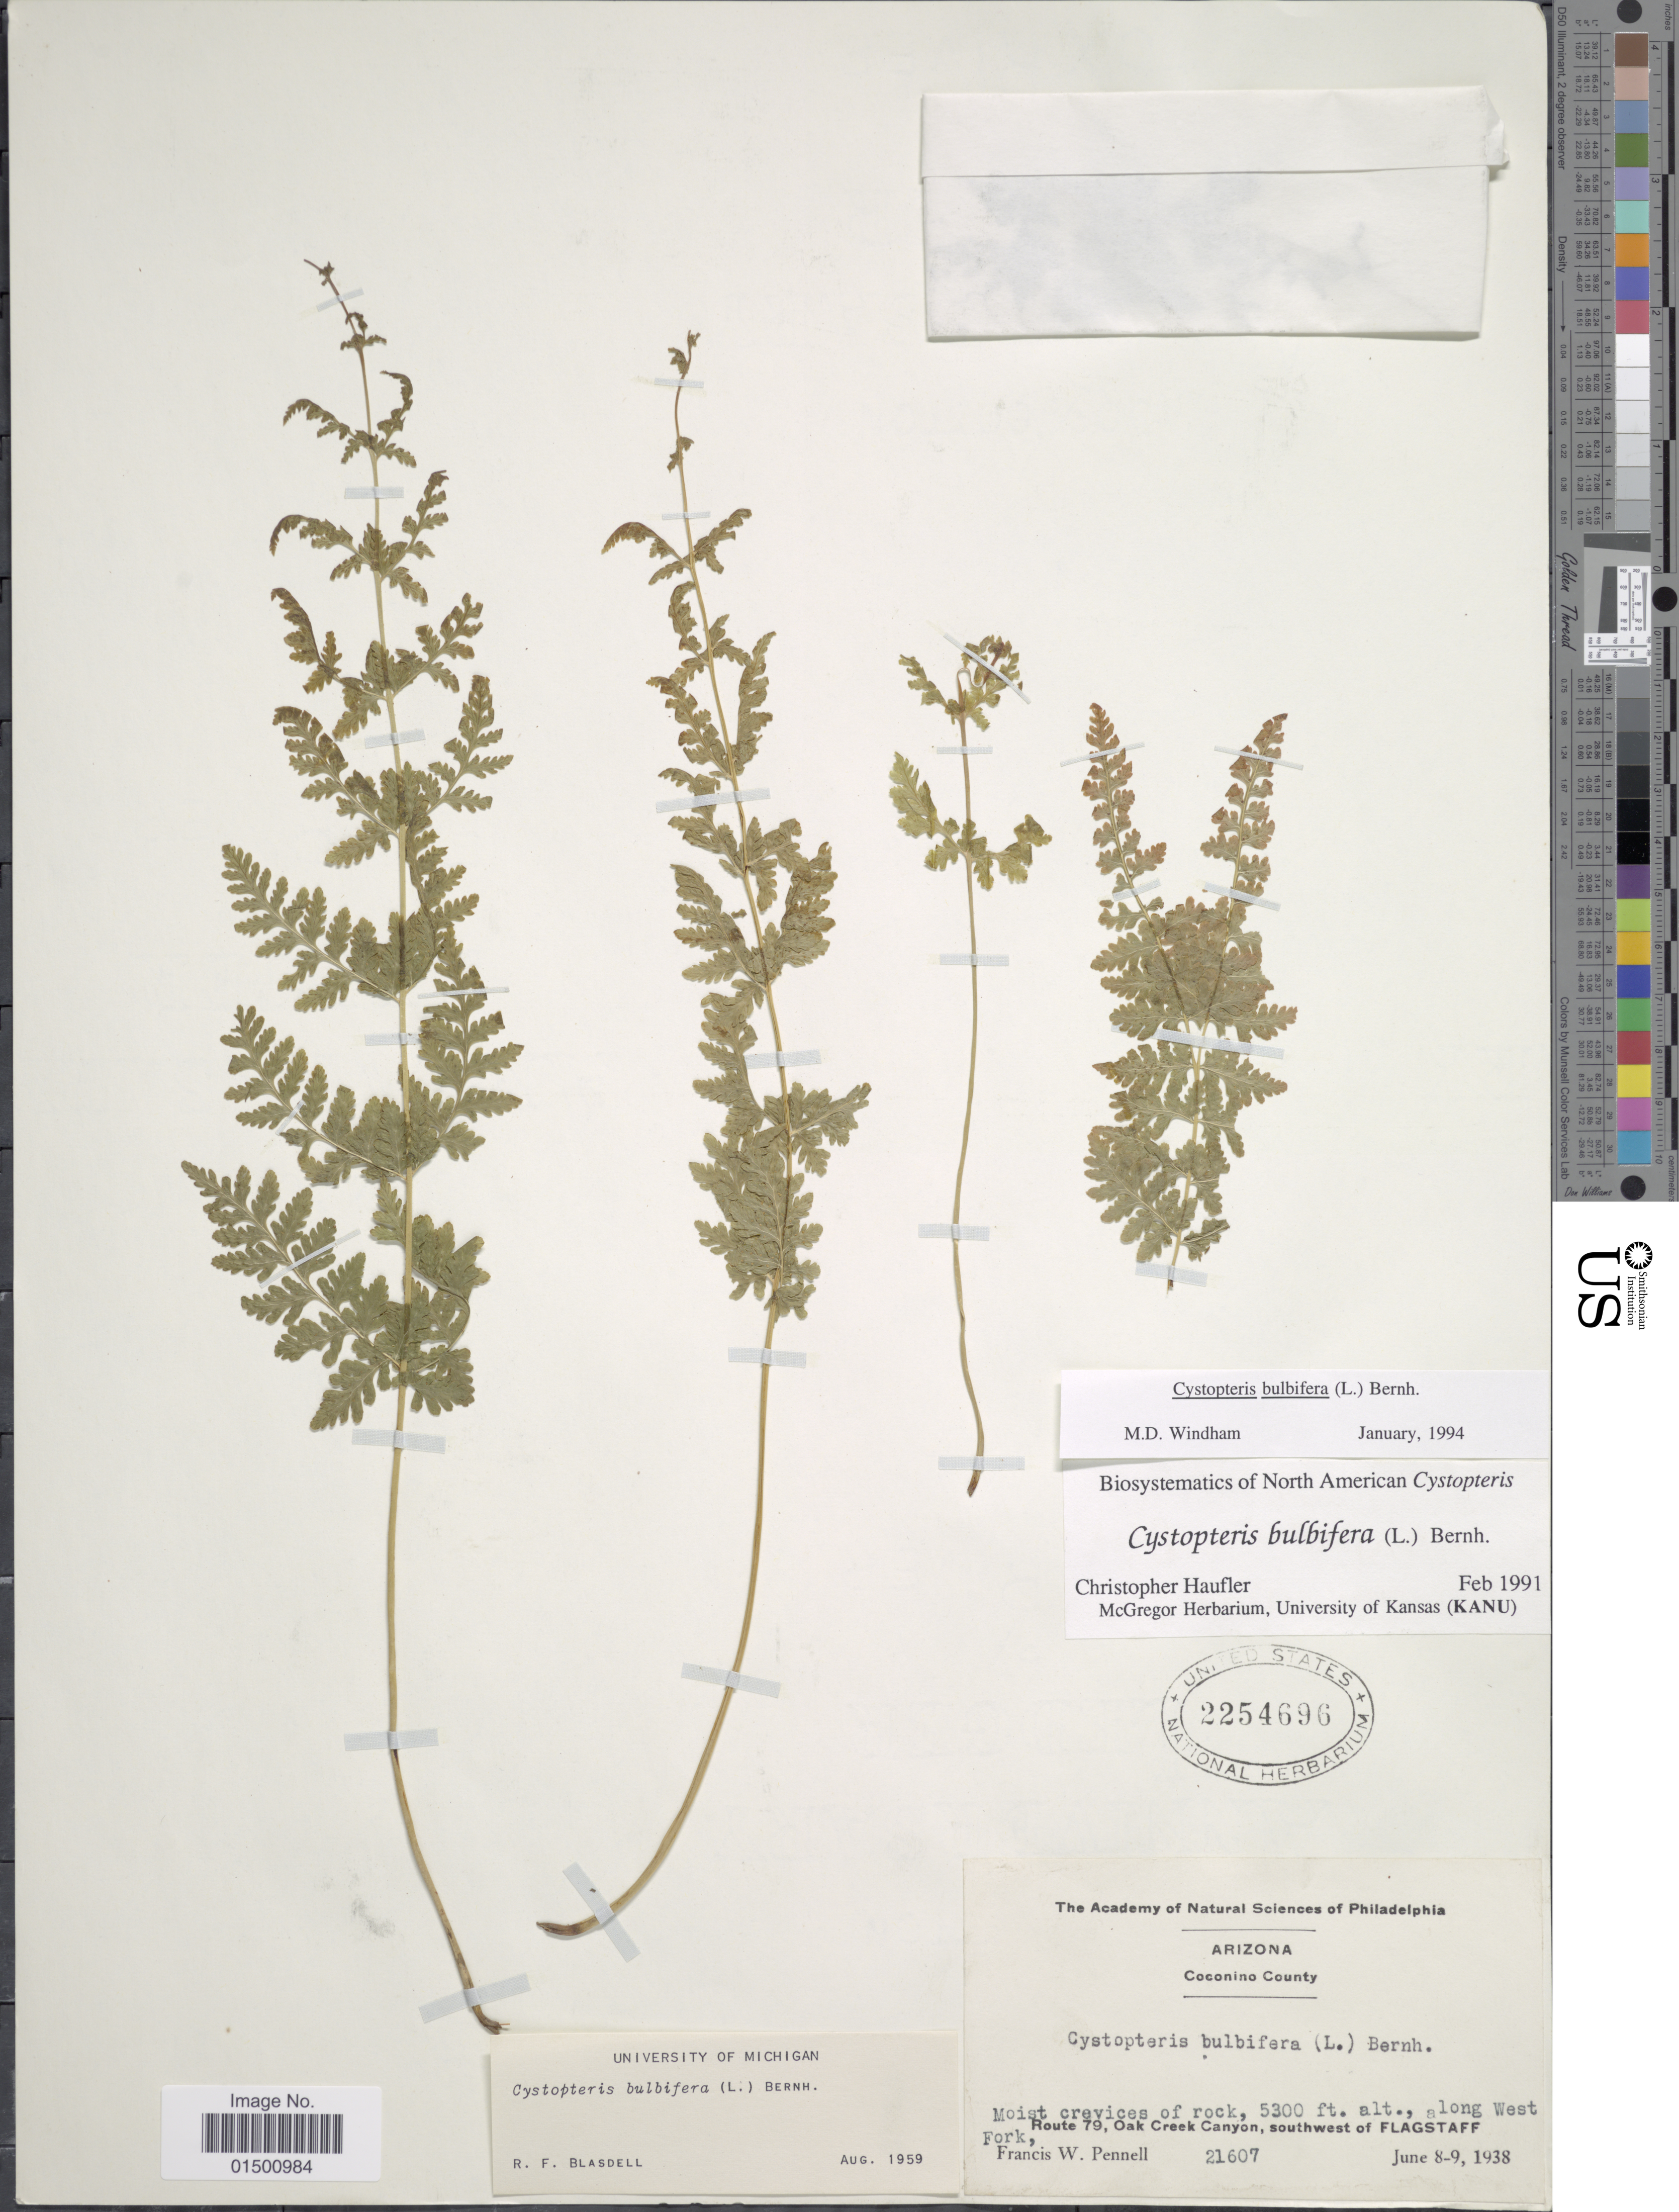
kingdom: Plantae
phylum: Tracheophyta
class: Polypodiopsida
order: Polypodiales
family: Cystopteridaceae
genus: Cystopteris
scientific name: Cystopteris bulbifera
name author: (L.) Bernh.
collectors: F. W. Pennell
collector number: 21607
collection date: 1938-06-08/1938-06-09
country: United States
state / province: Arizona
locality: Coconino County, along West Fork, Route 79, Oak Creek Canyon, southwest of Flagstaff Fork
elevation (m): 1615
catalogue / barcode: US 2254696